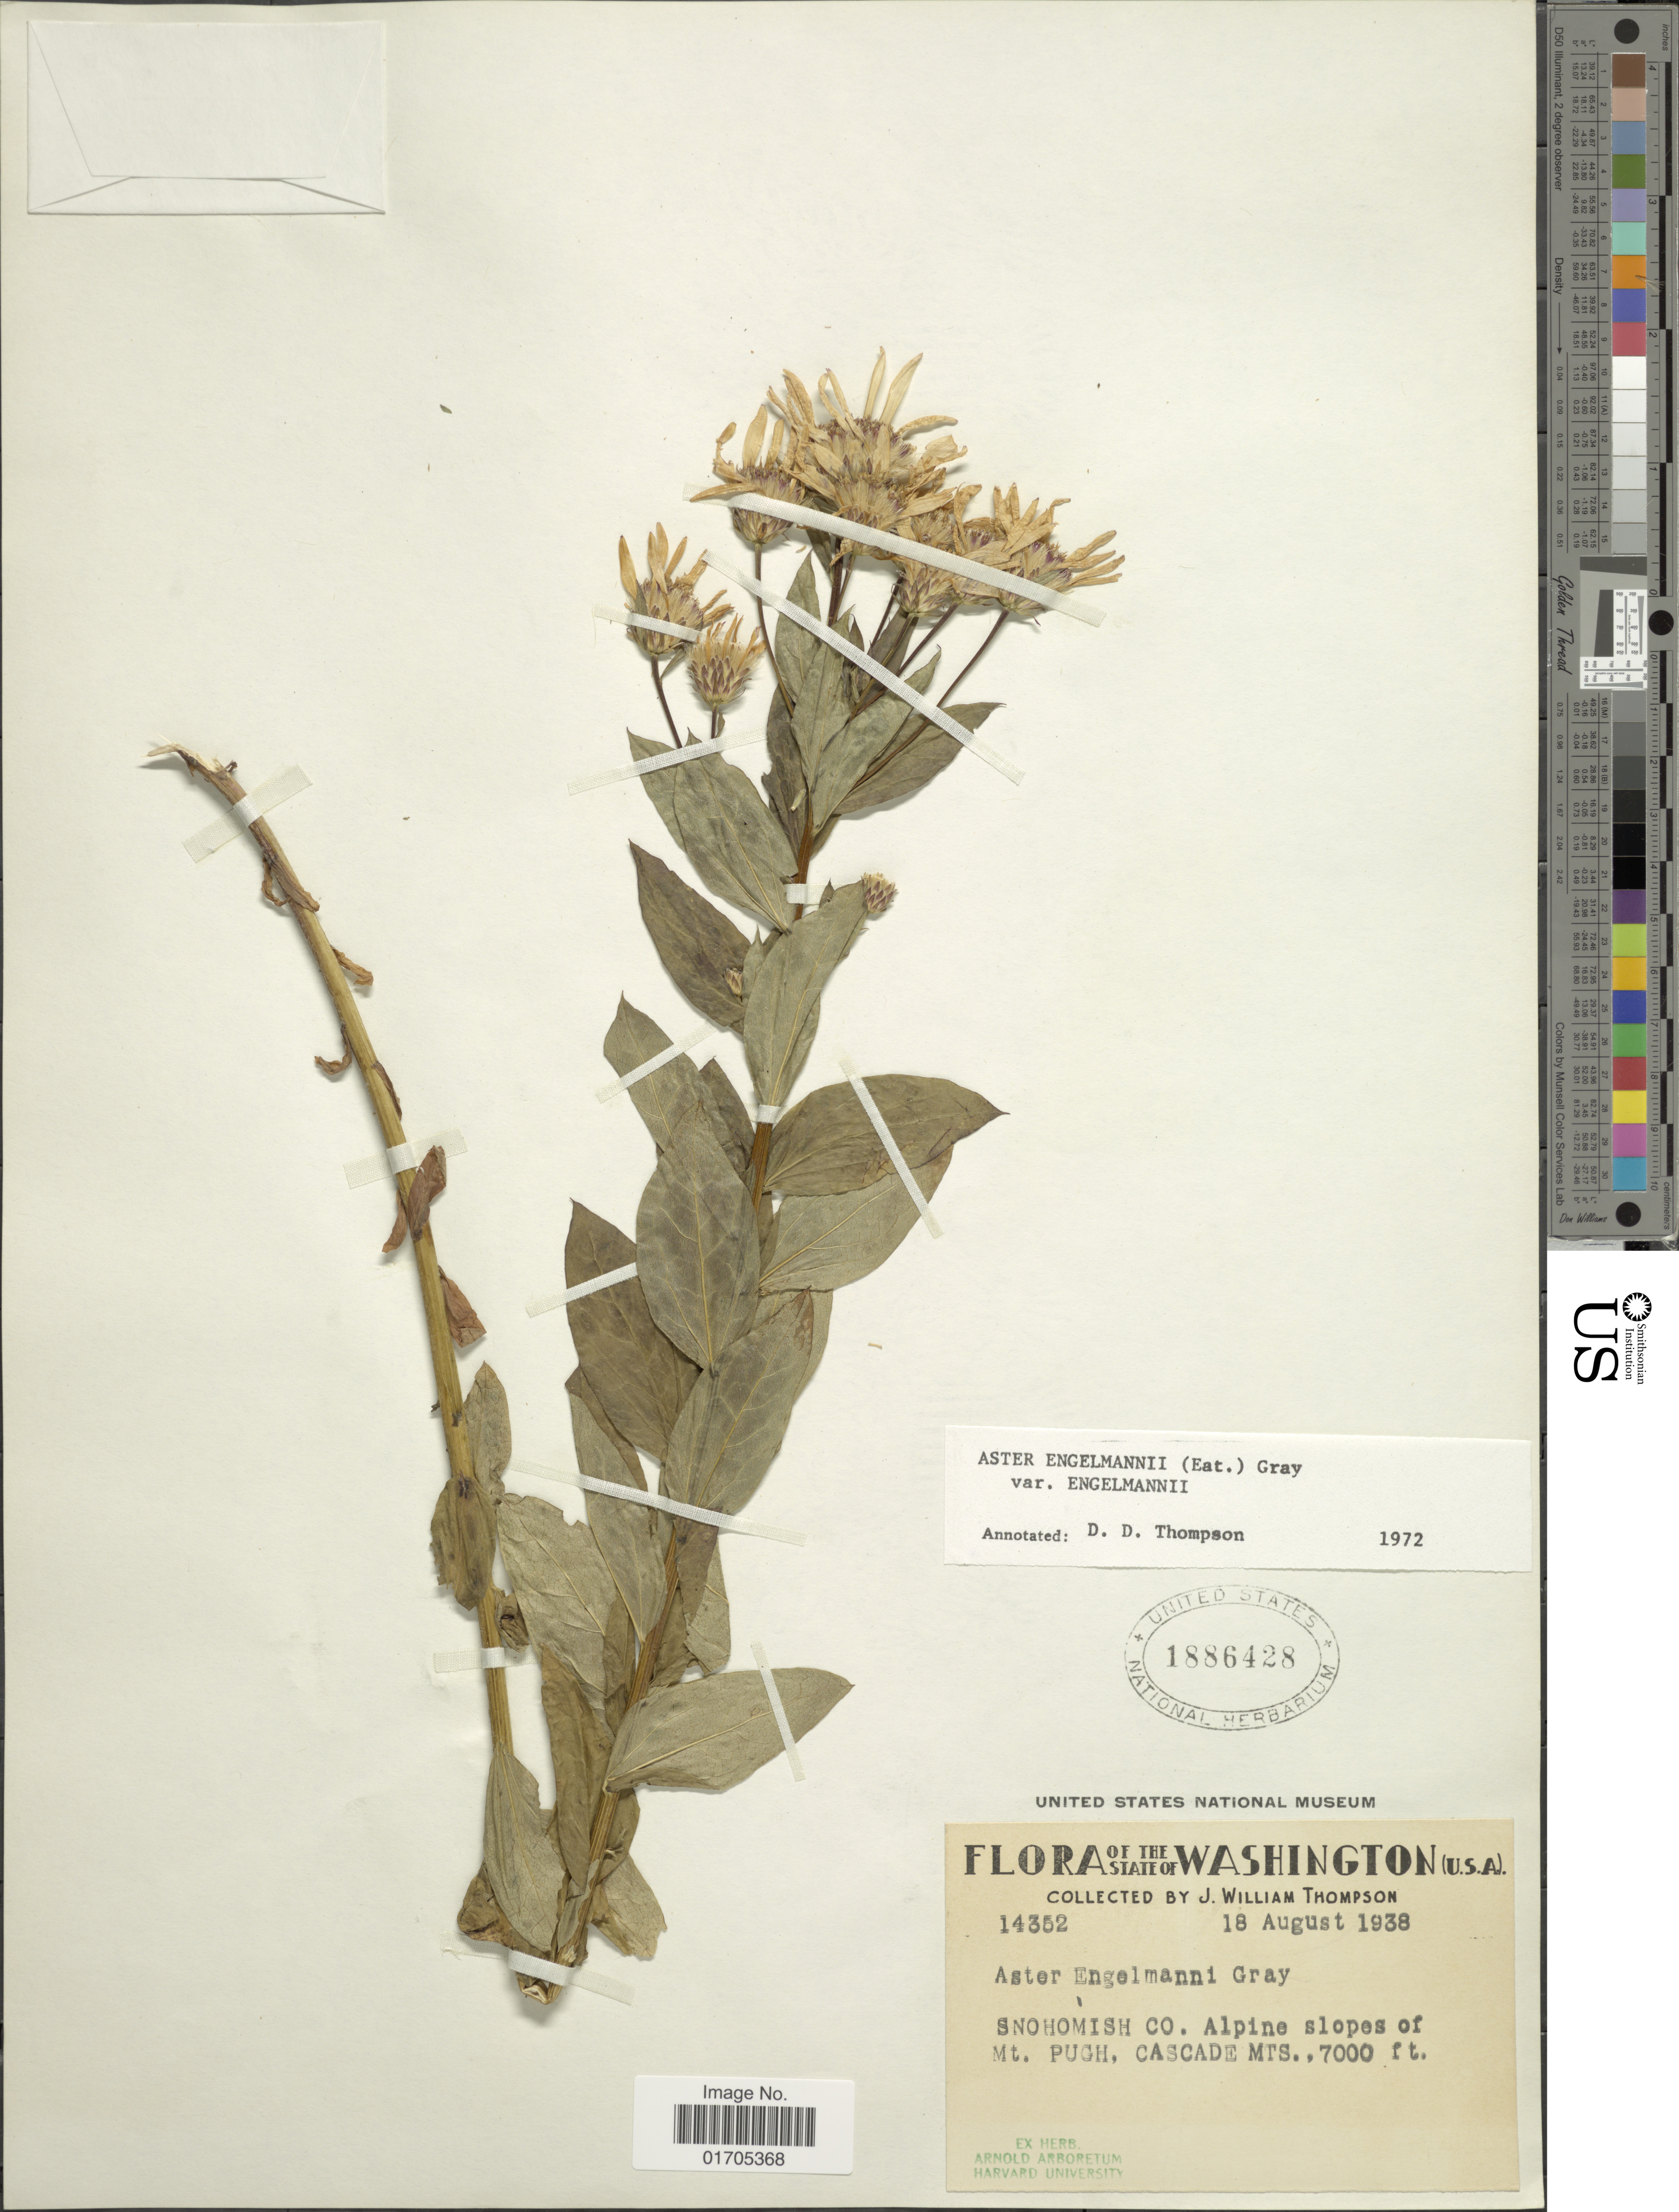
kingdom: Plantae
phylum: Tracheophyta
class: Magnoliopsida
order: Asterales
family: Asteraceae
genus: Eucephalus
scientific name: Eucephalus engelmannii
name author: (D.C. Eaton) Greene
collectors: J. W. Thompson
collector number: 14352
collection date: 1938-08-18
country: United States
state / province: Washington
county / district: Snohomish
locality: State of Washington (U.S.A.). Snohomish Co. Alpine slopes of Mt. Pugh, Cascade Mts.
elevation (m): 2134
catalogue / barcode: US 1886428